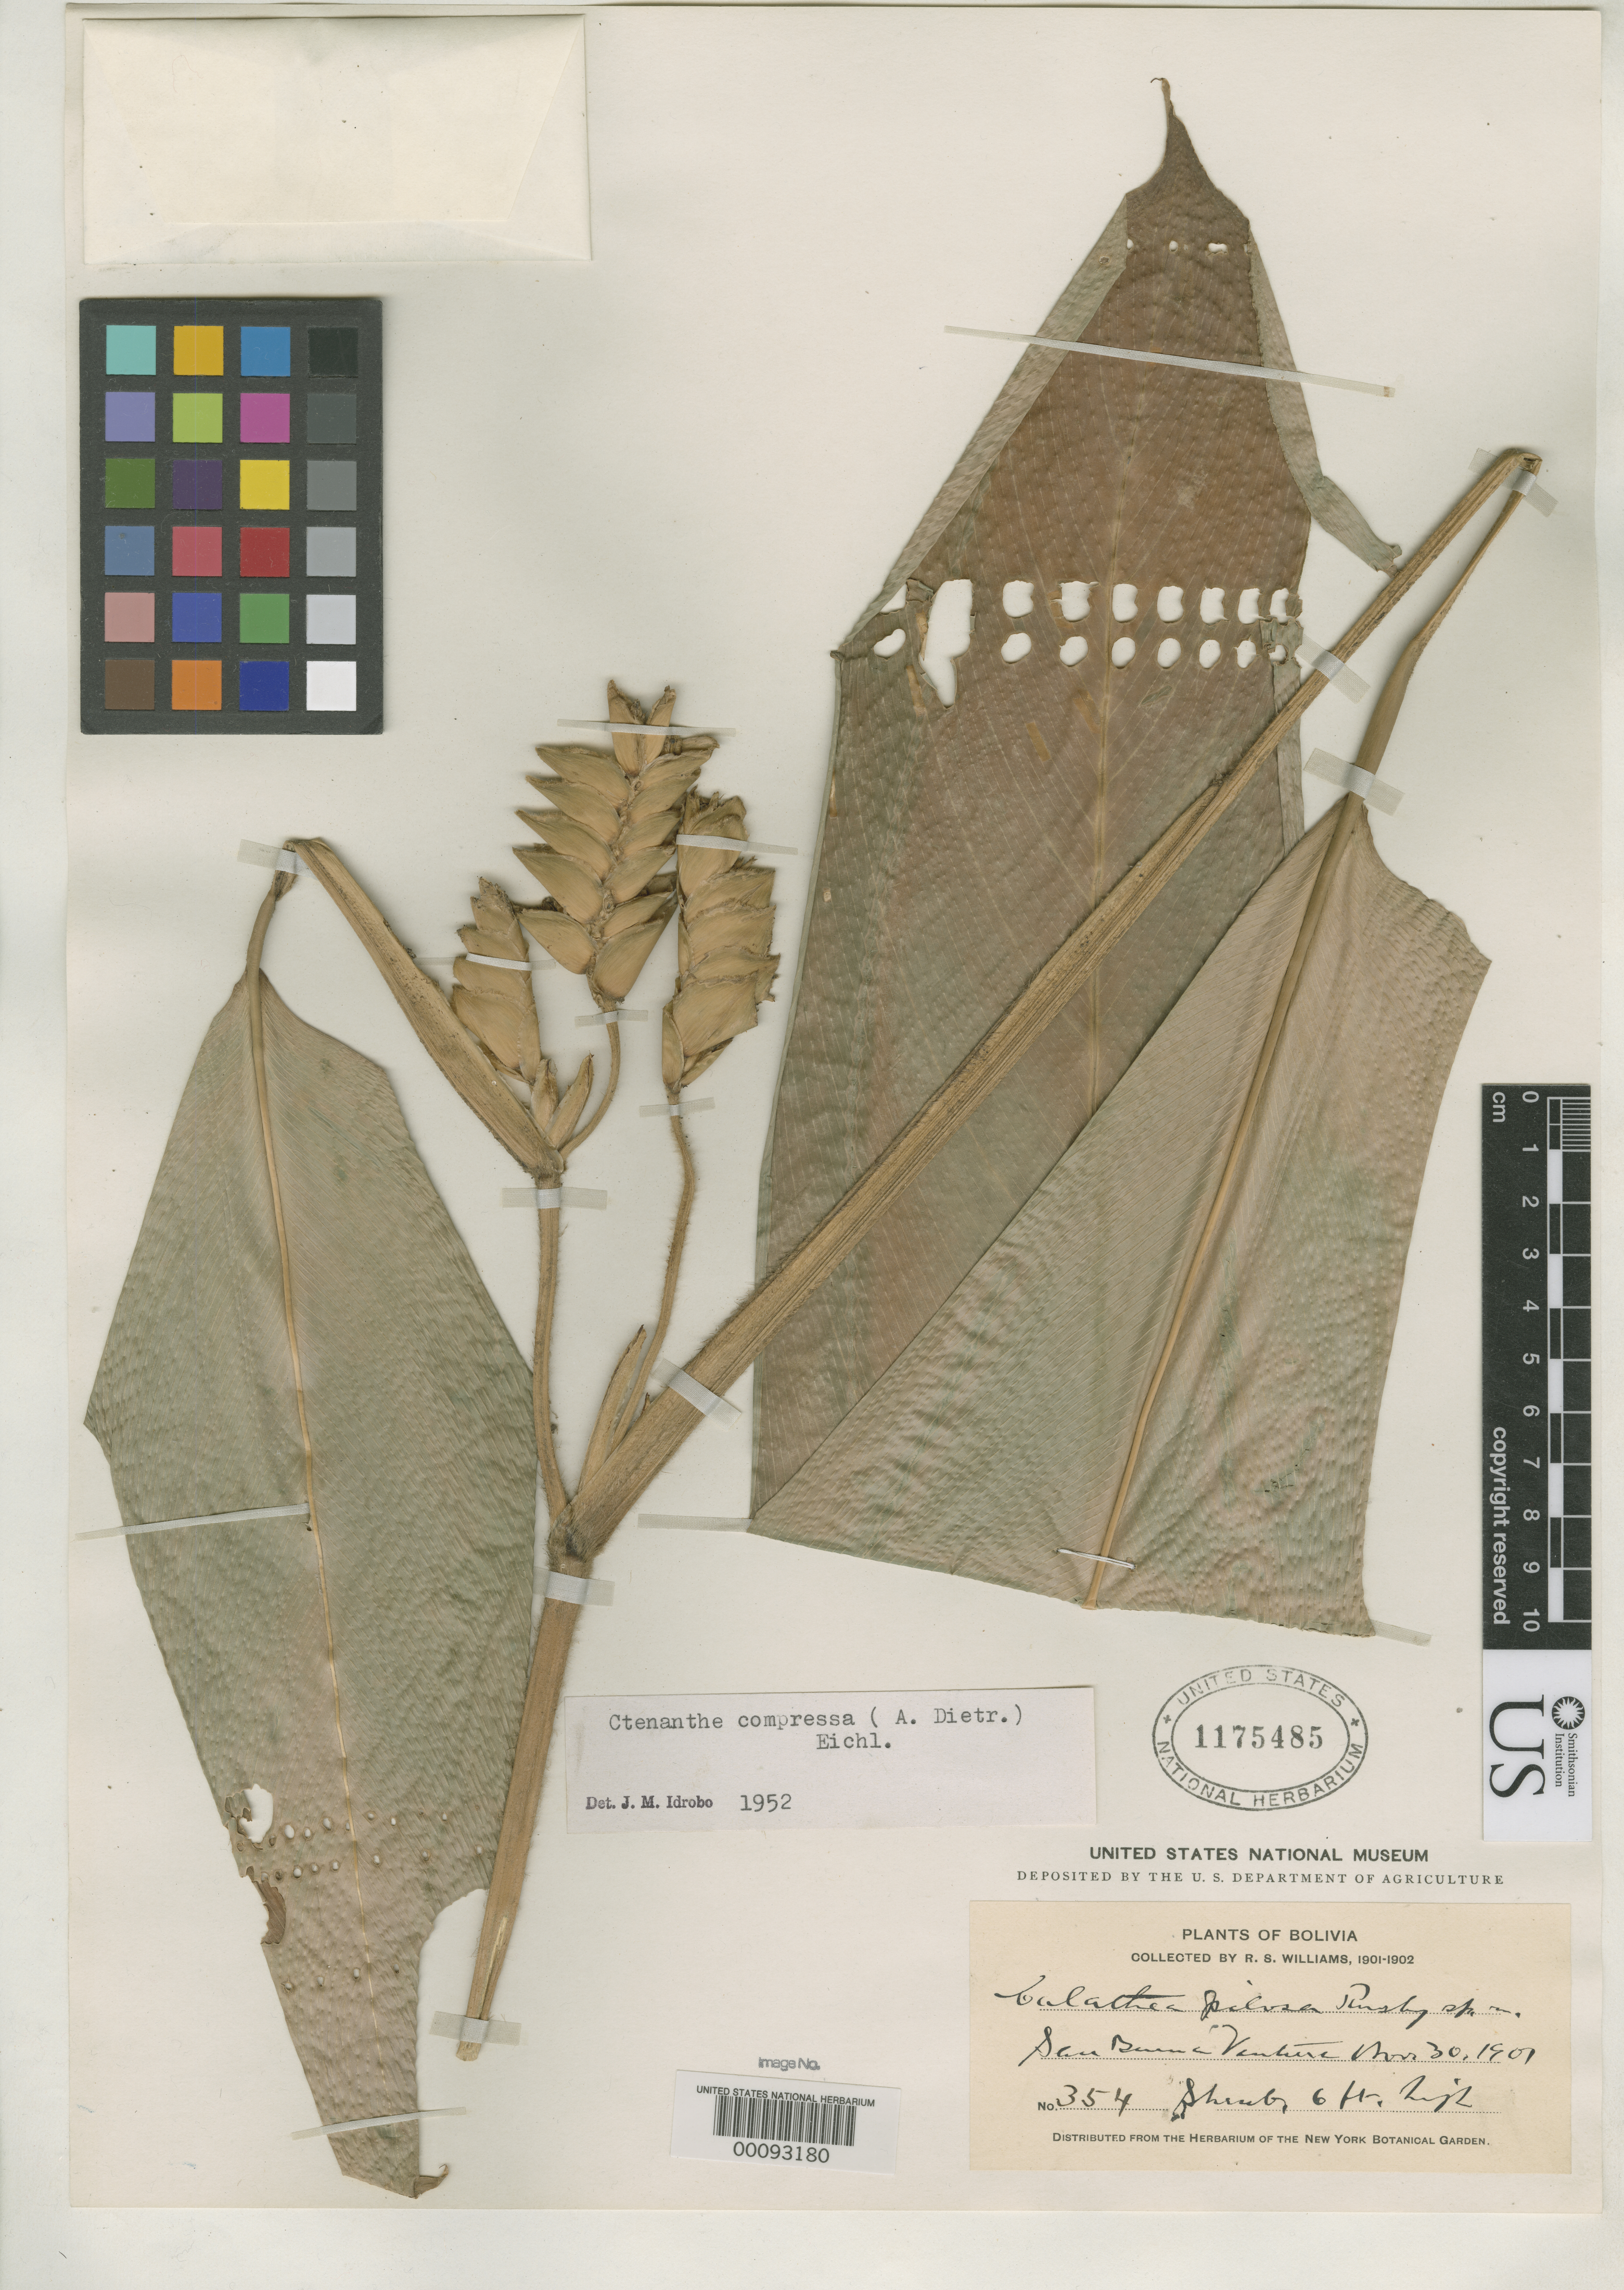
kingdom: Plantae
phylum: Tracheophyta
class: Liliopsida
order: Zingiberales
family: Marantaceae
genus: Calathea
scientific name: Calathea pilosa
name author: Rusby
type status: Isotype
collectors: R. S. Williams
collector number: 354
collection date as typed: Nov. 27, 1901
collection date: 1901-11-27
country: Bolivia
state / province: La Paz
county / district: Iturralde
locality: San Buena Ventura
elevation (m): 457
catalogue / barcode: US 1175485